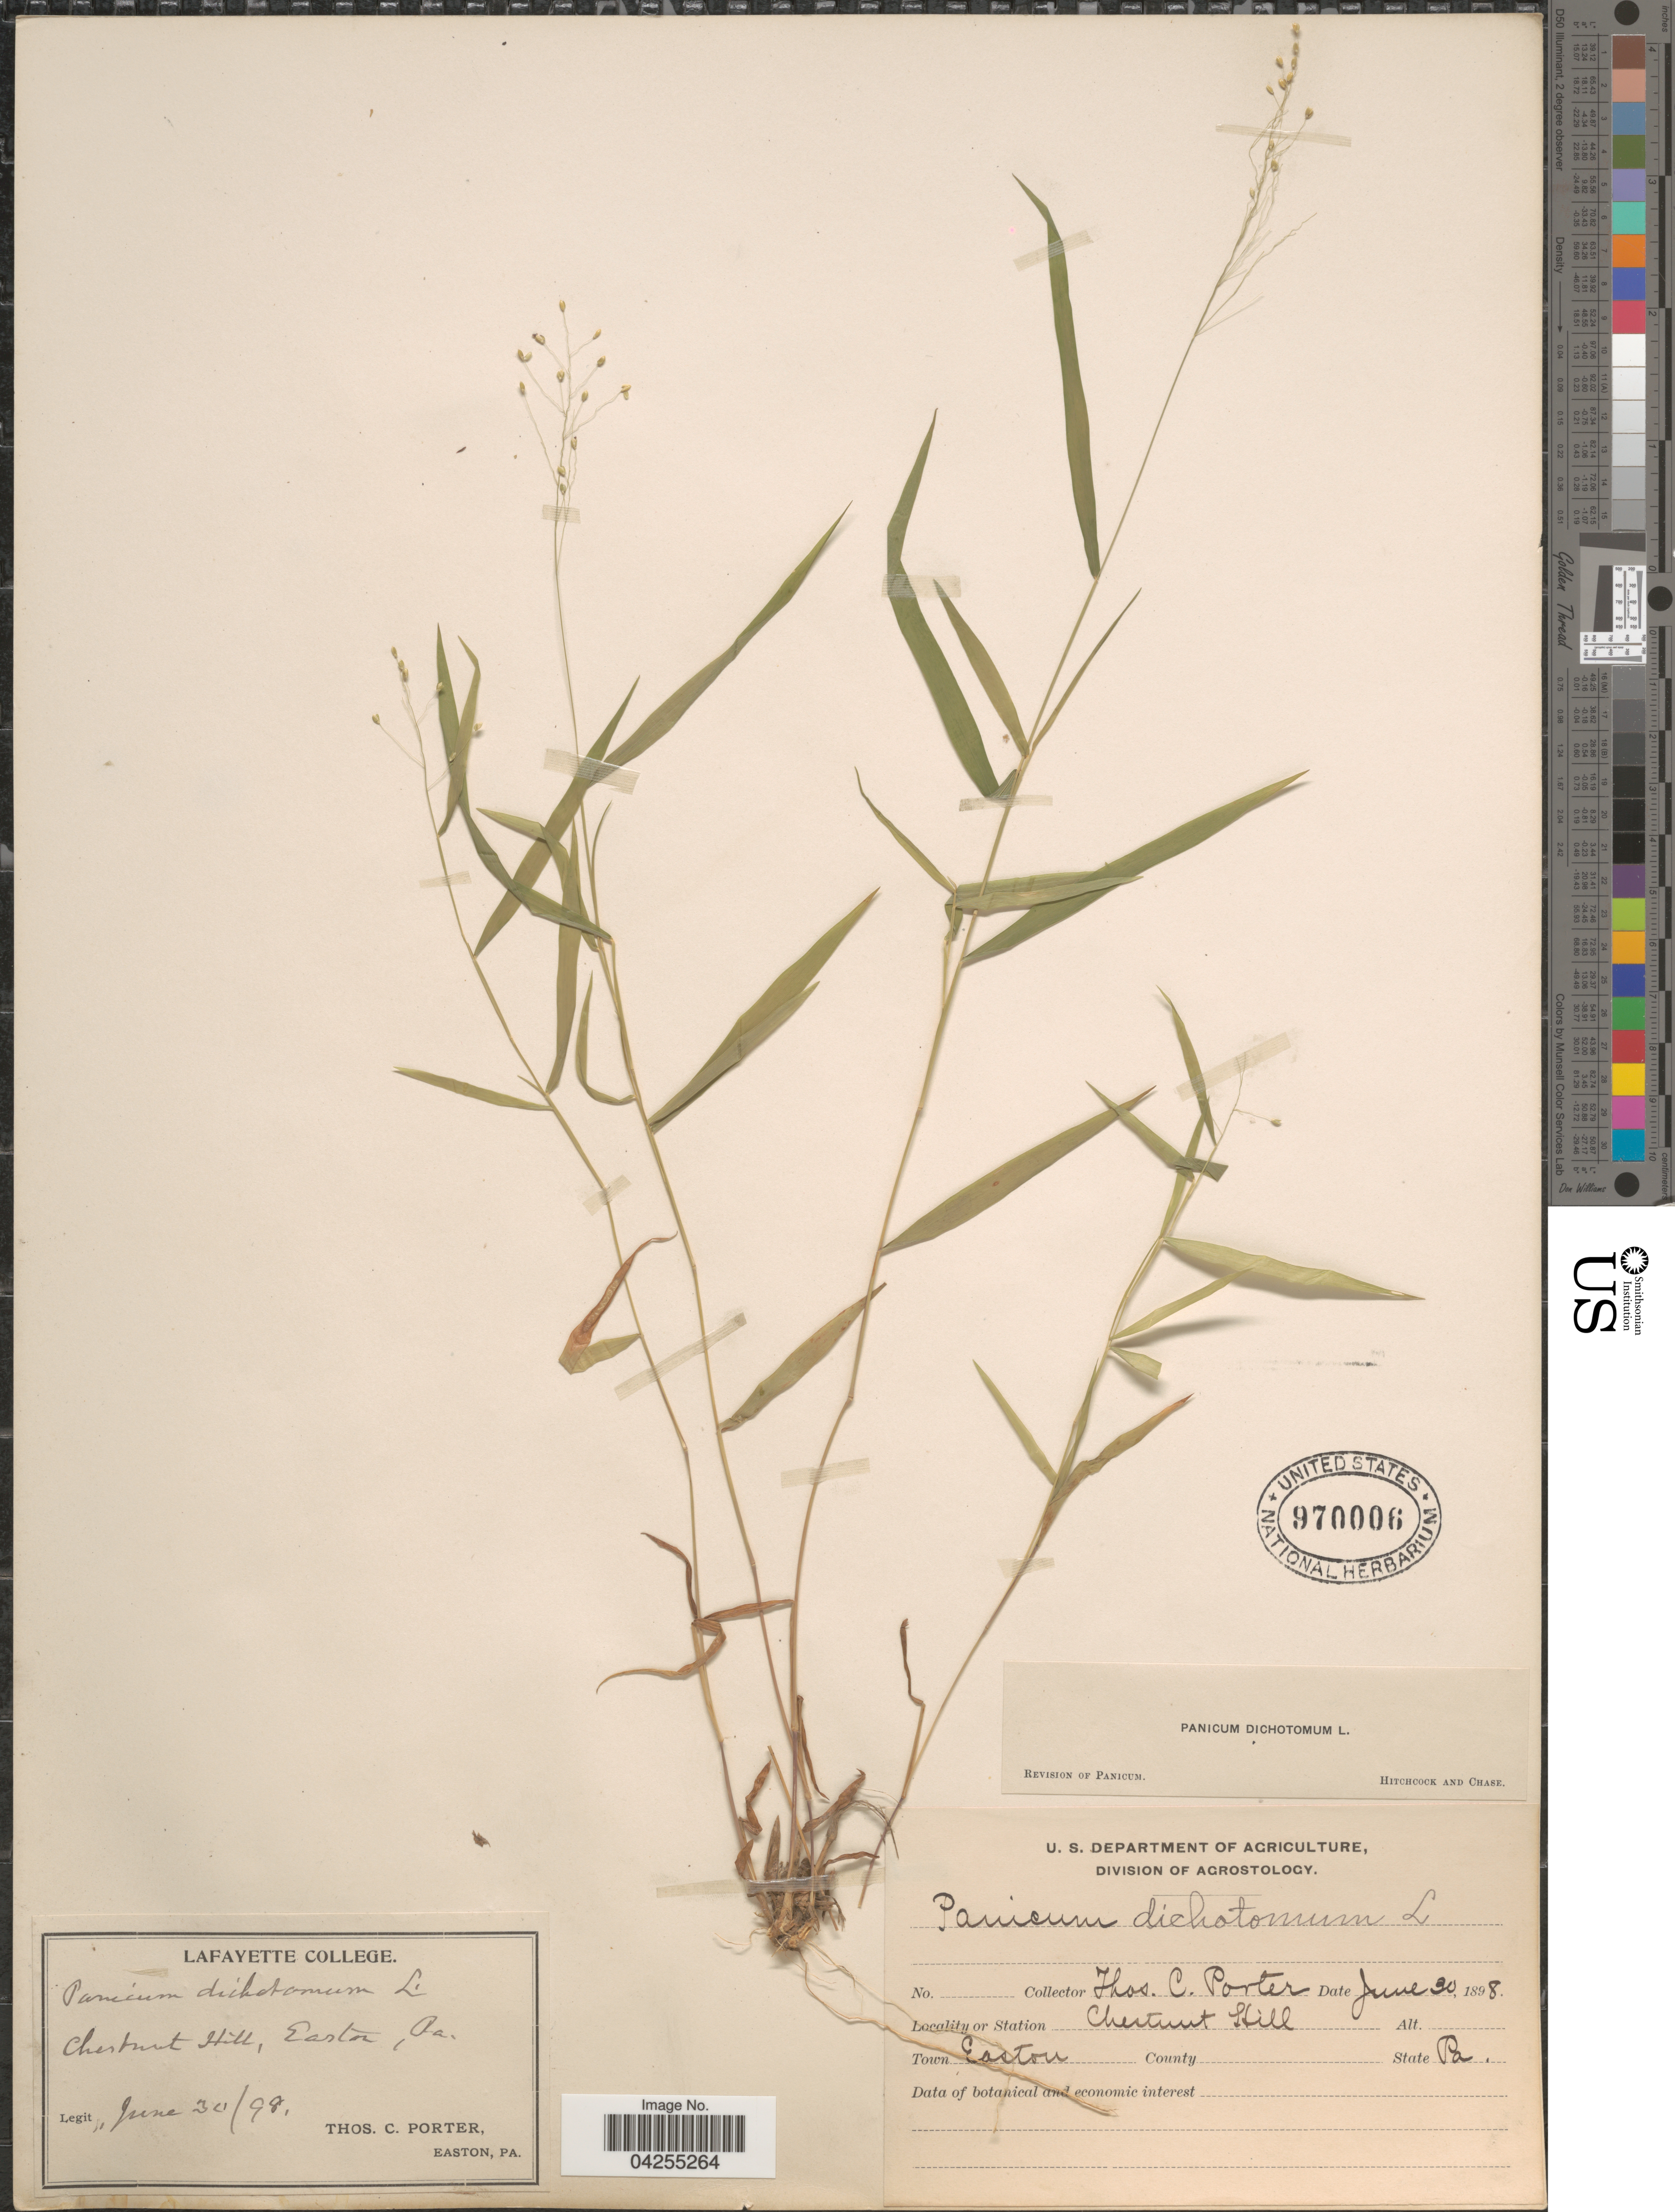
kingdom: Plantae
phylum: Tracheophyta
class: Liliopsida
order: Poales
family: Poaceae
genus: Dichanthelium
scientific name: Dichanthelium dichotomum var. dichotomum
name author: (L.) Gould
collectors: T. Porter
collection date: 1898-06-30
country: United States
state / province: Pennsylvania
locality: Chestnut Hill. Town Easton.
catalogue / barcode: US 970006